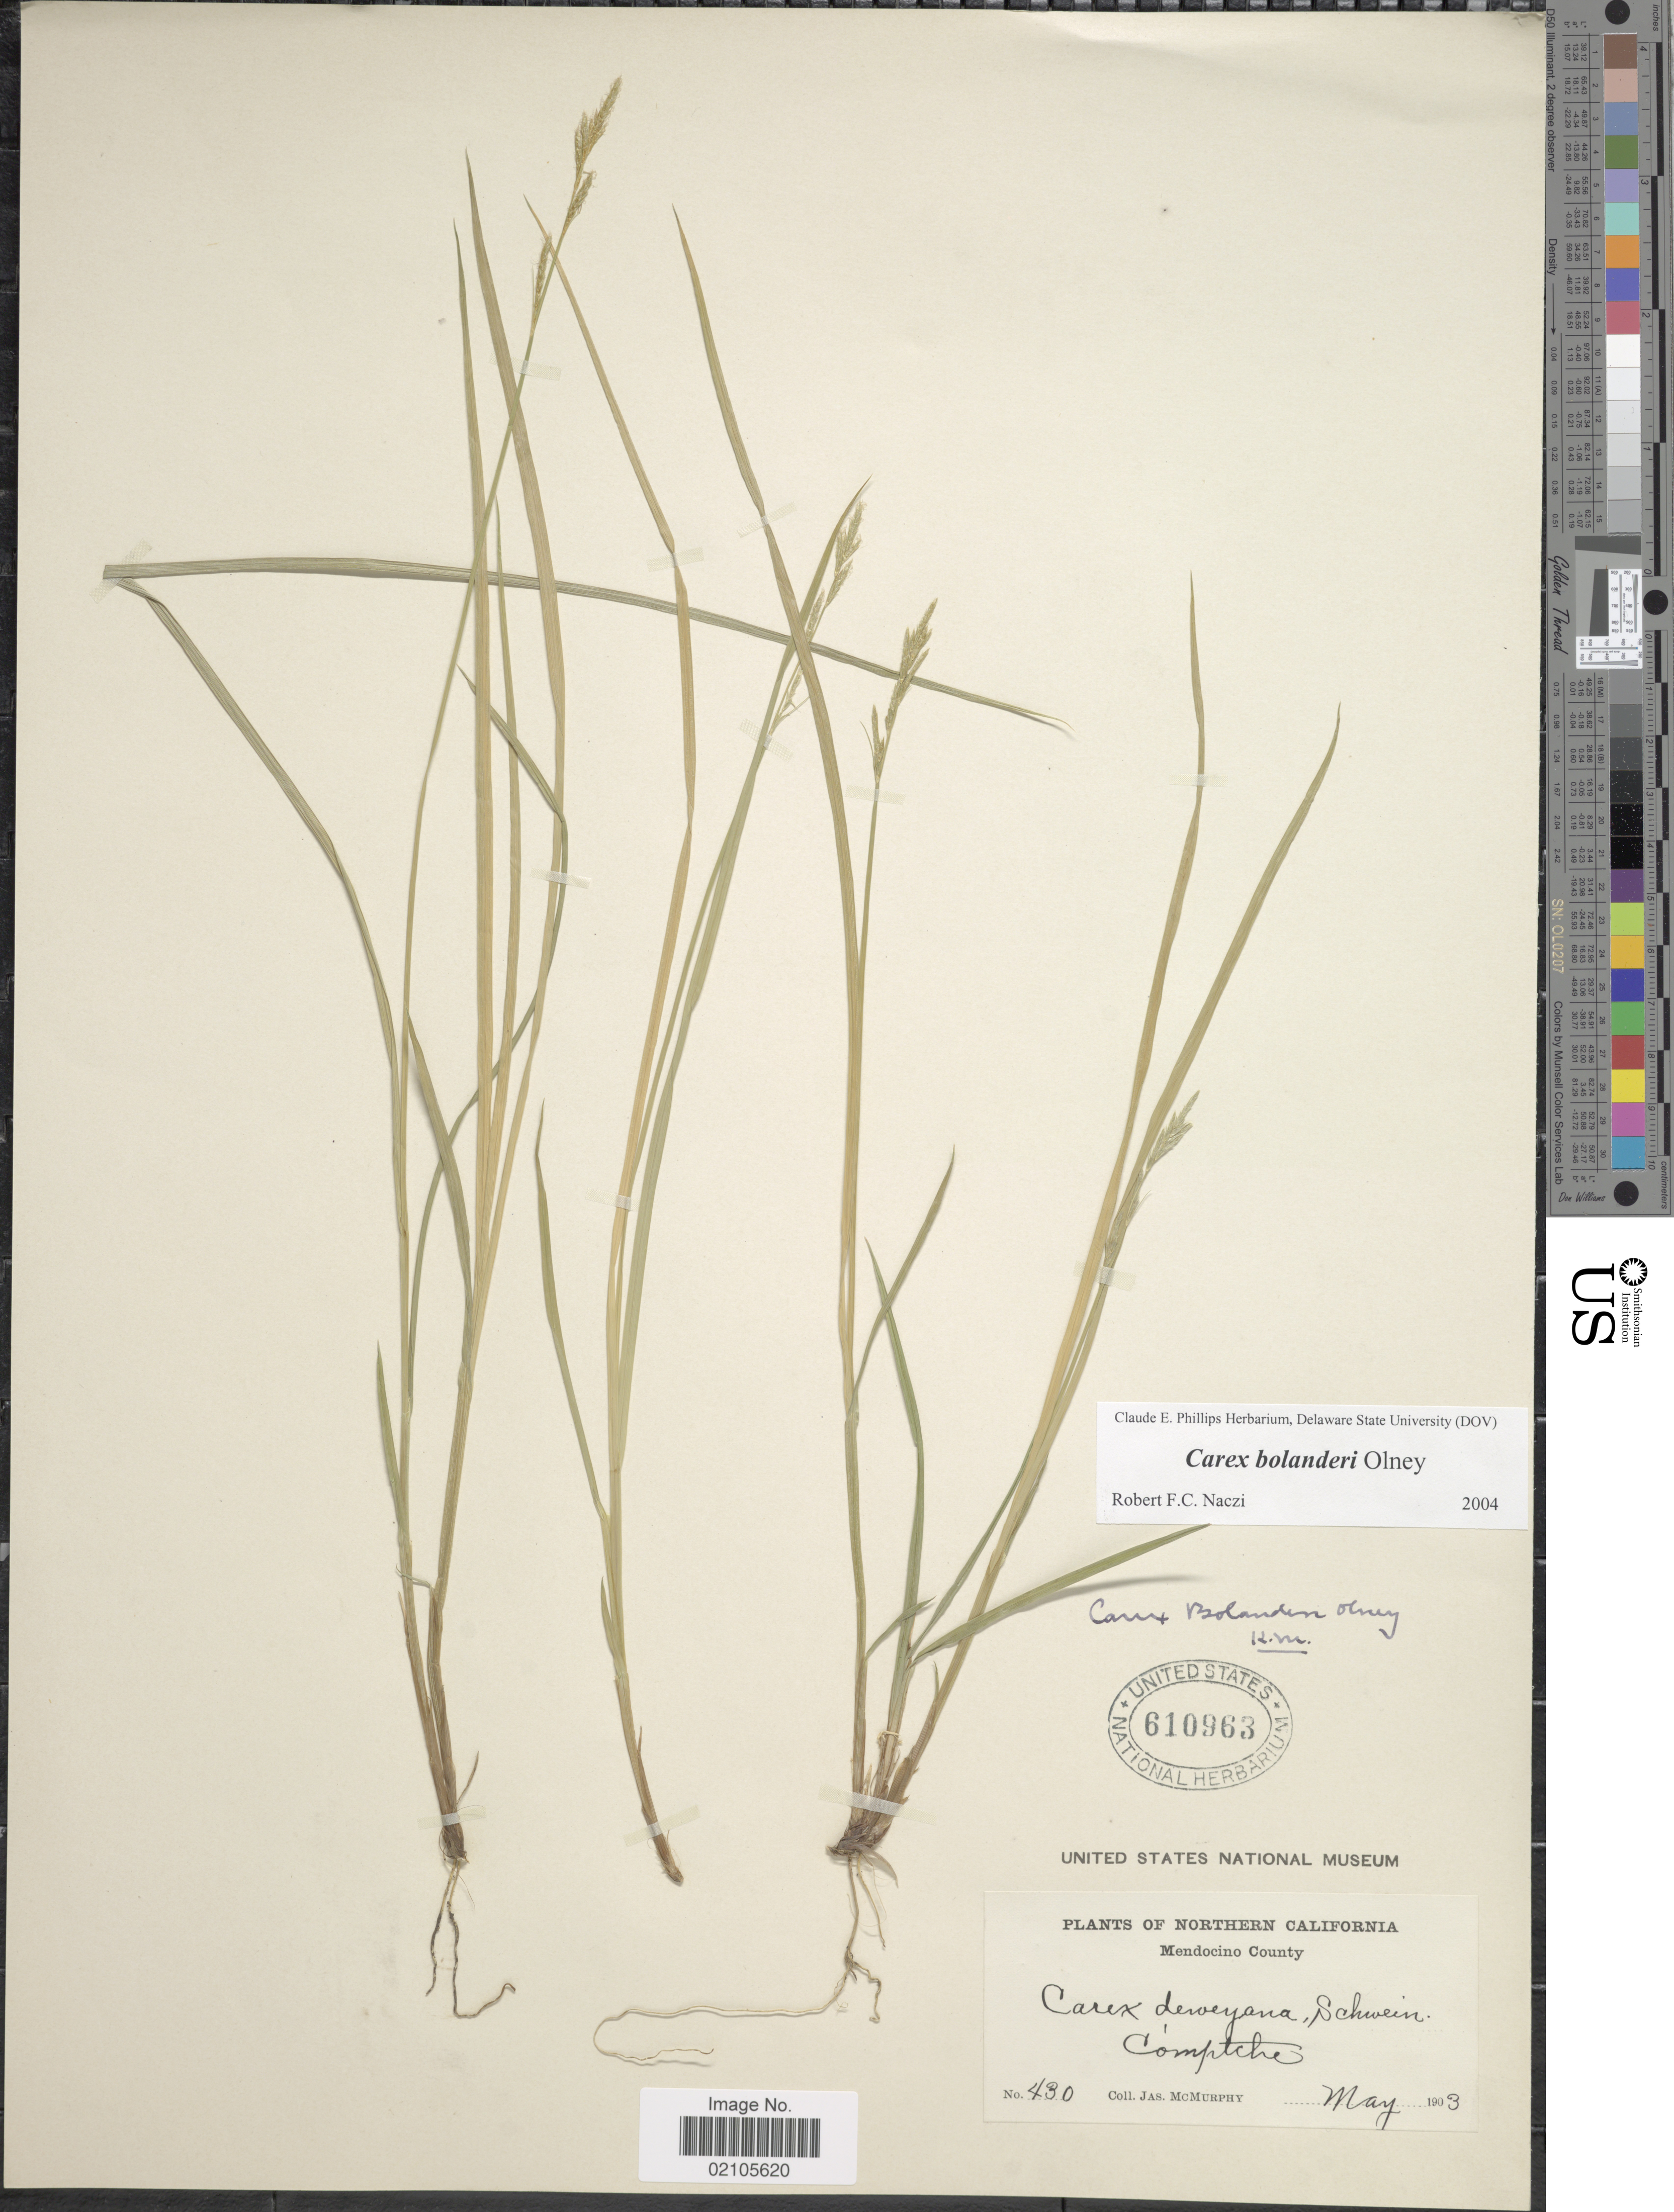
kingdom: Plantae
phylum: Tracheophyta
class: Liliopsida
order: Poales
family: Cyperaceae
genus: Carex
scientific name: Carex bolanderi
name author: Olney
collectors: J. McMurphy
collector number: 430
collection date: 1903-05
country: United States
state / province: California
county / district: Mendocino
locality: Northern California, Mendocino County, Comptche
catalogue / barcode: US 610963